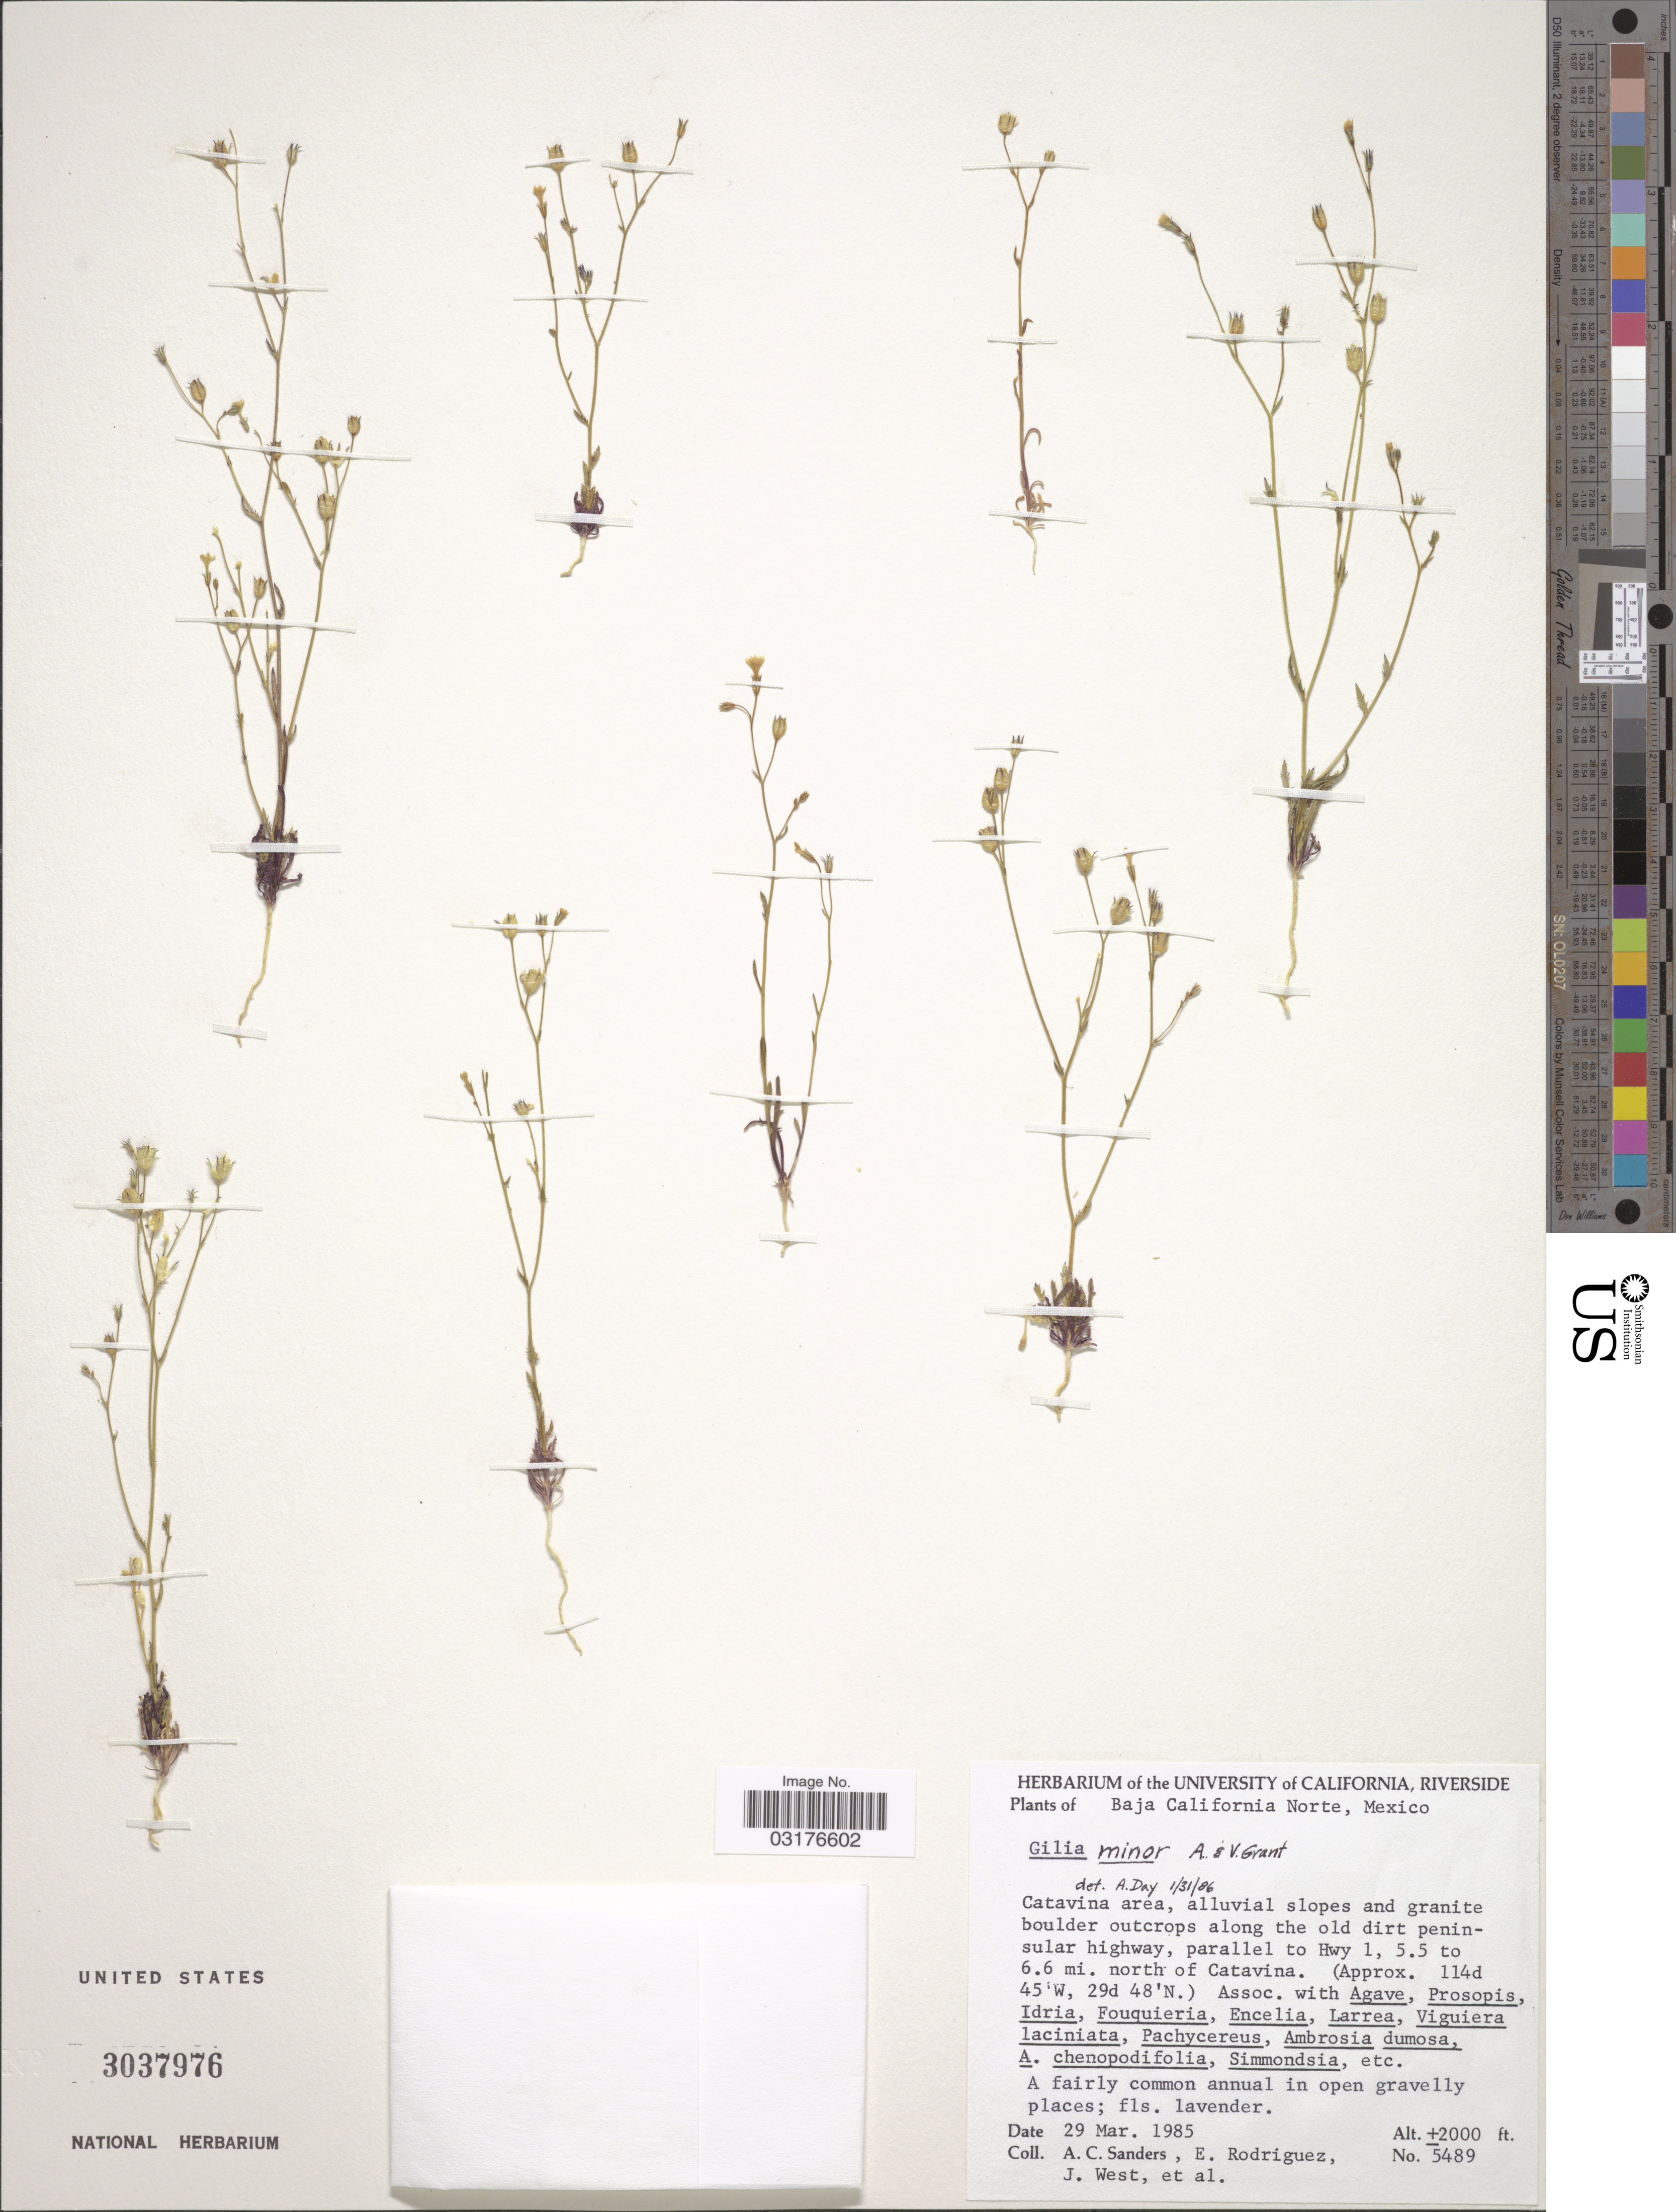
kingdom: Plantae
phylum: Tracheophyta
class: Magnoliopsida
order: Ericales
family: Polemoniaceae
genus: Gilia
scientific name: Gilia minor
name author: A.D. Grant & V.E. Grant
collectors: A. Sanders, E. Rodriguez, J. West & et al.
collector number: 5489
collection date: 1985-03-29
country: Mexico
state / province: Baja California Norte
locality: Catavina area, along the old dirt peninsular highway, parallel to Hwy 1, 5.5 to 6.6 mi. north of Catavina.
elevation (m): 610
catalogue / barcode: US 3037976